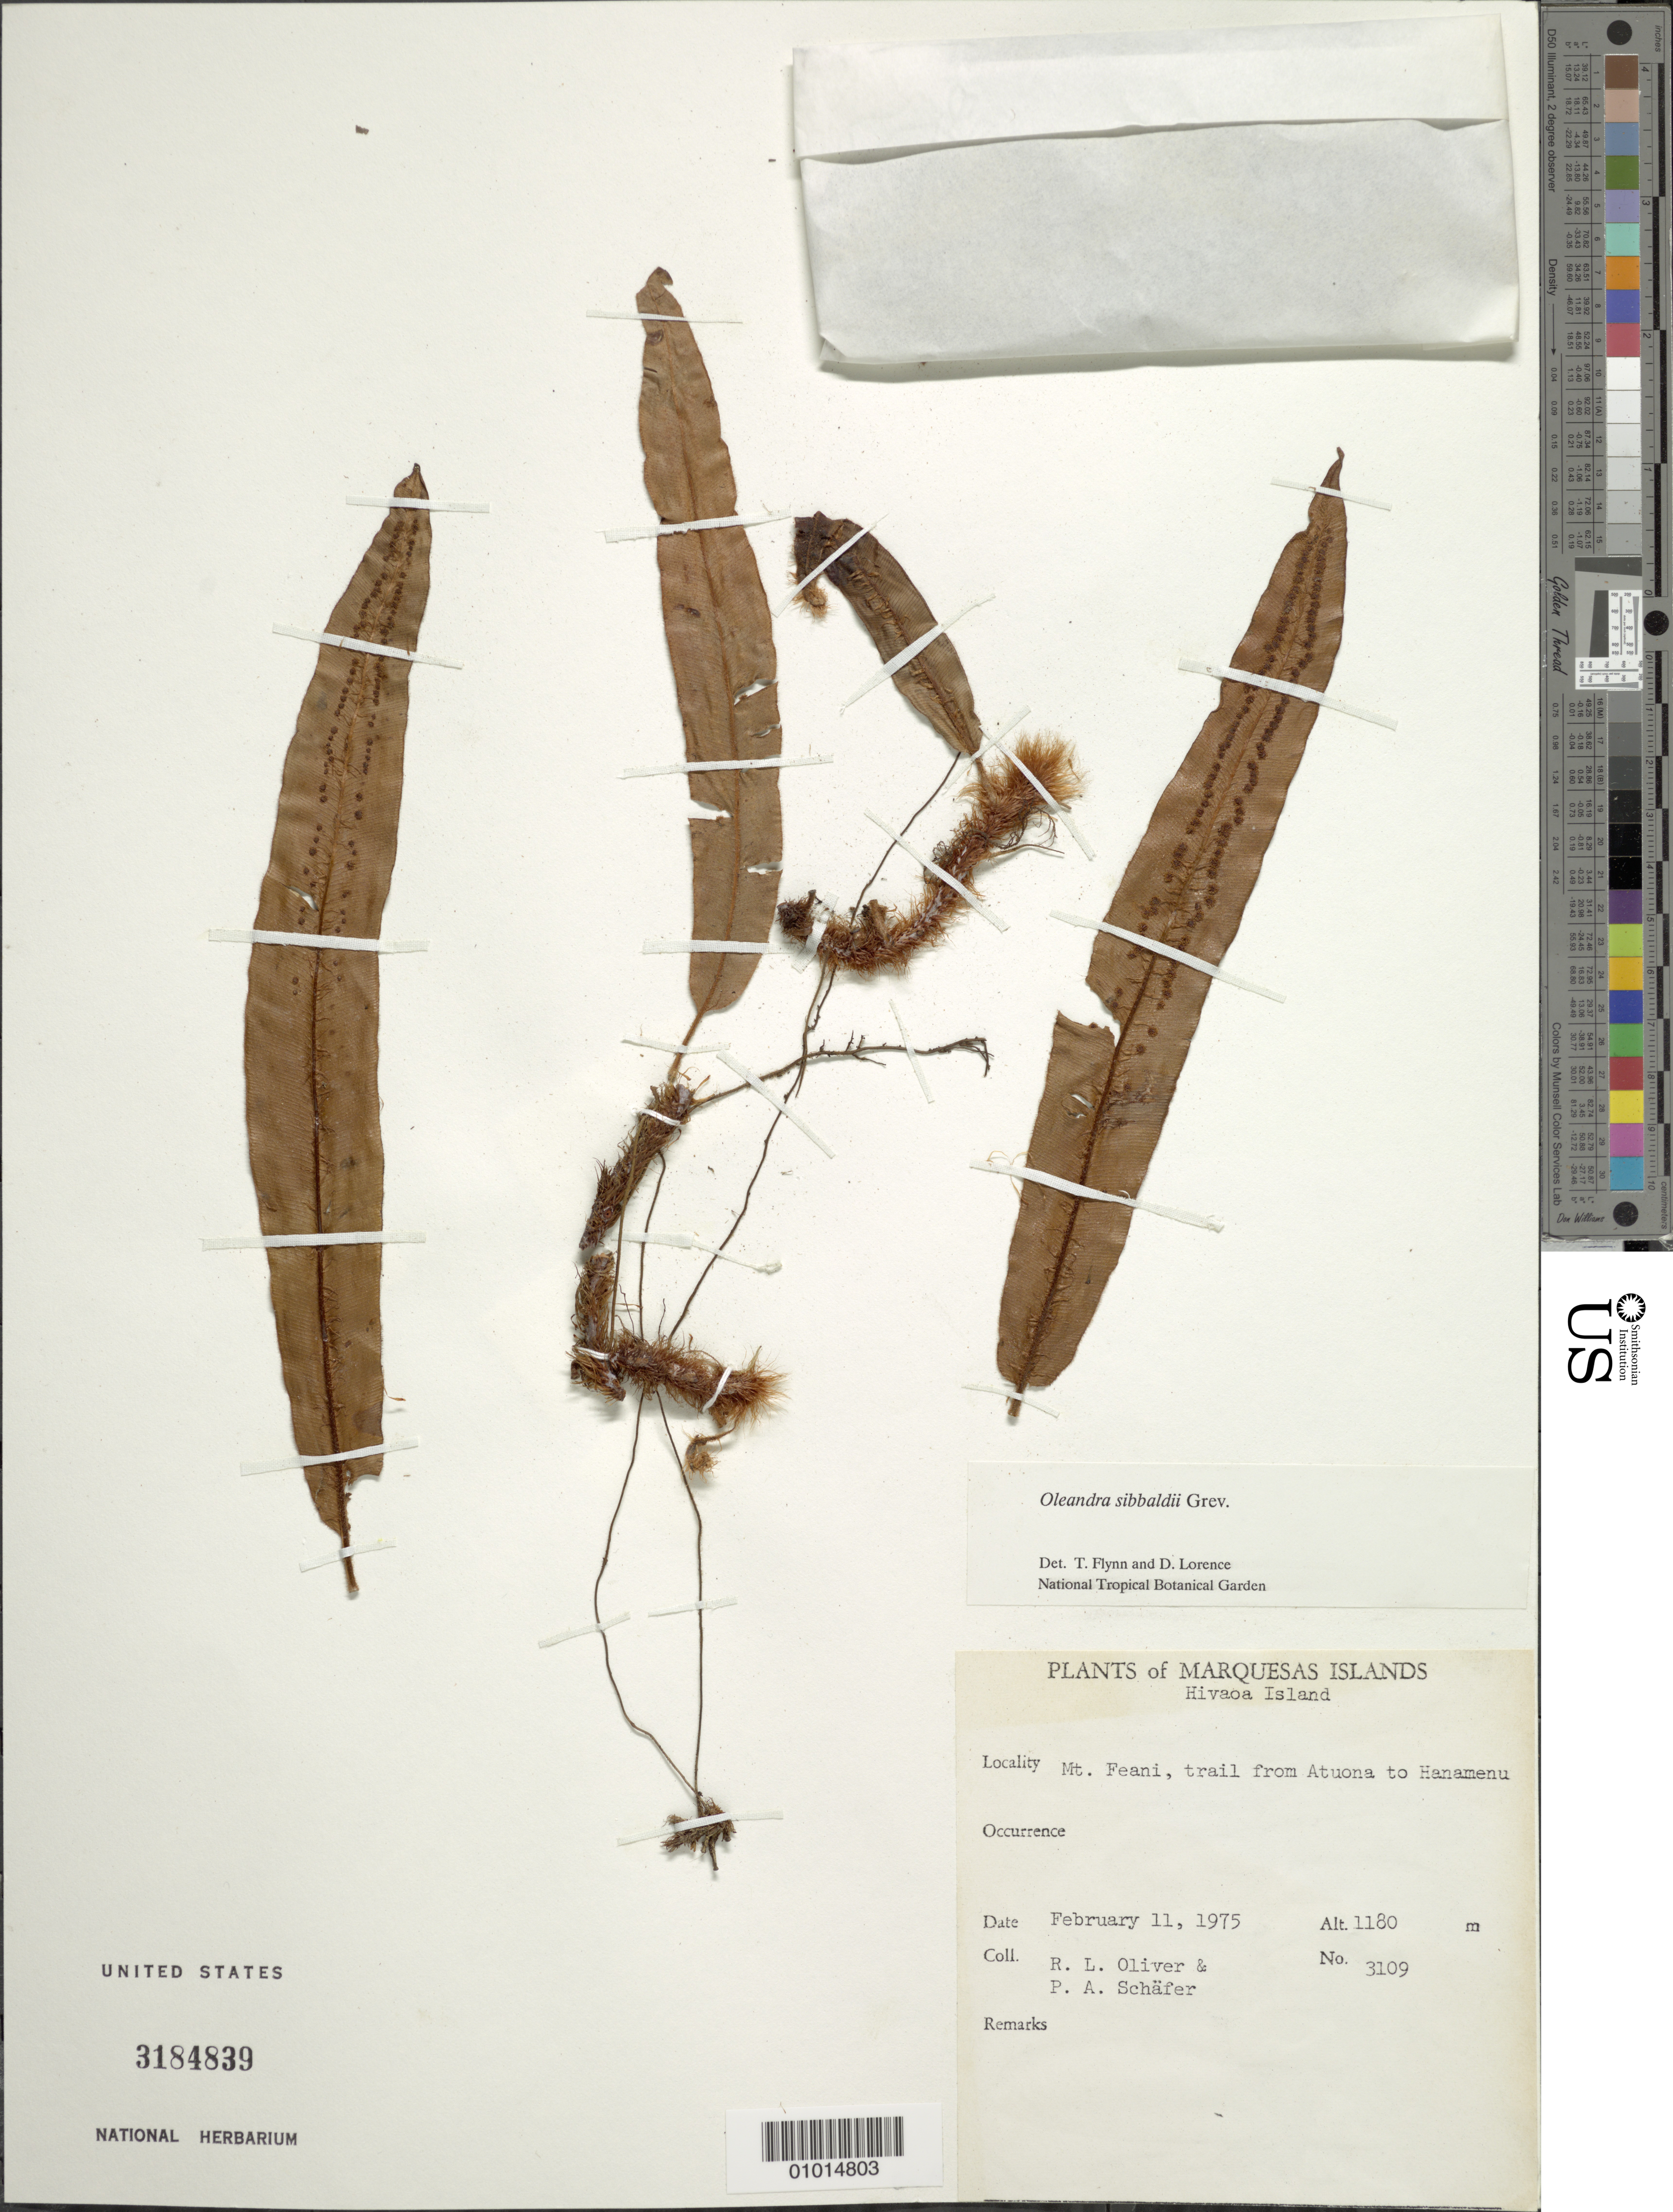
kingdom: Plantae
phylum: Tracheophyta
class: Polypodiopsida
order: Polypodiales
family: Oleandraceae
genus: Oleandra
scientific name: Oleandra sibbaldii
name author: Grev.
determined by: Flynn, T. W.; Lorence, David H.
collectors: R. L. Oliver & P. A. Schäfer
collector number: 3109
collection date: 1975-02-11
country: French Polynesia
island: Hiva Oa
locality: Mt. Feani, trail from Atuona to Hanamenu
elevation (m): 1180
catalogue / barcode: US 3184839